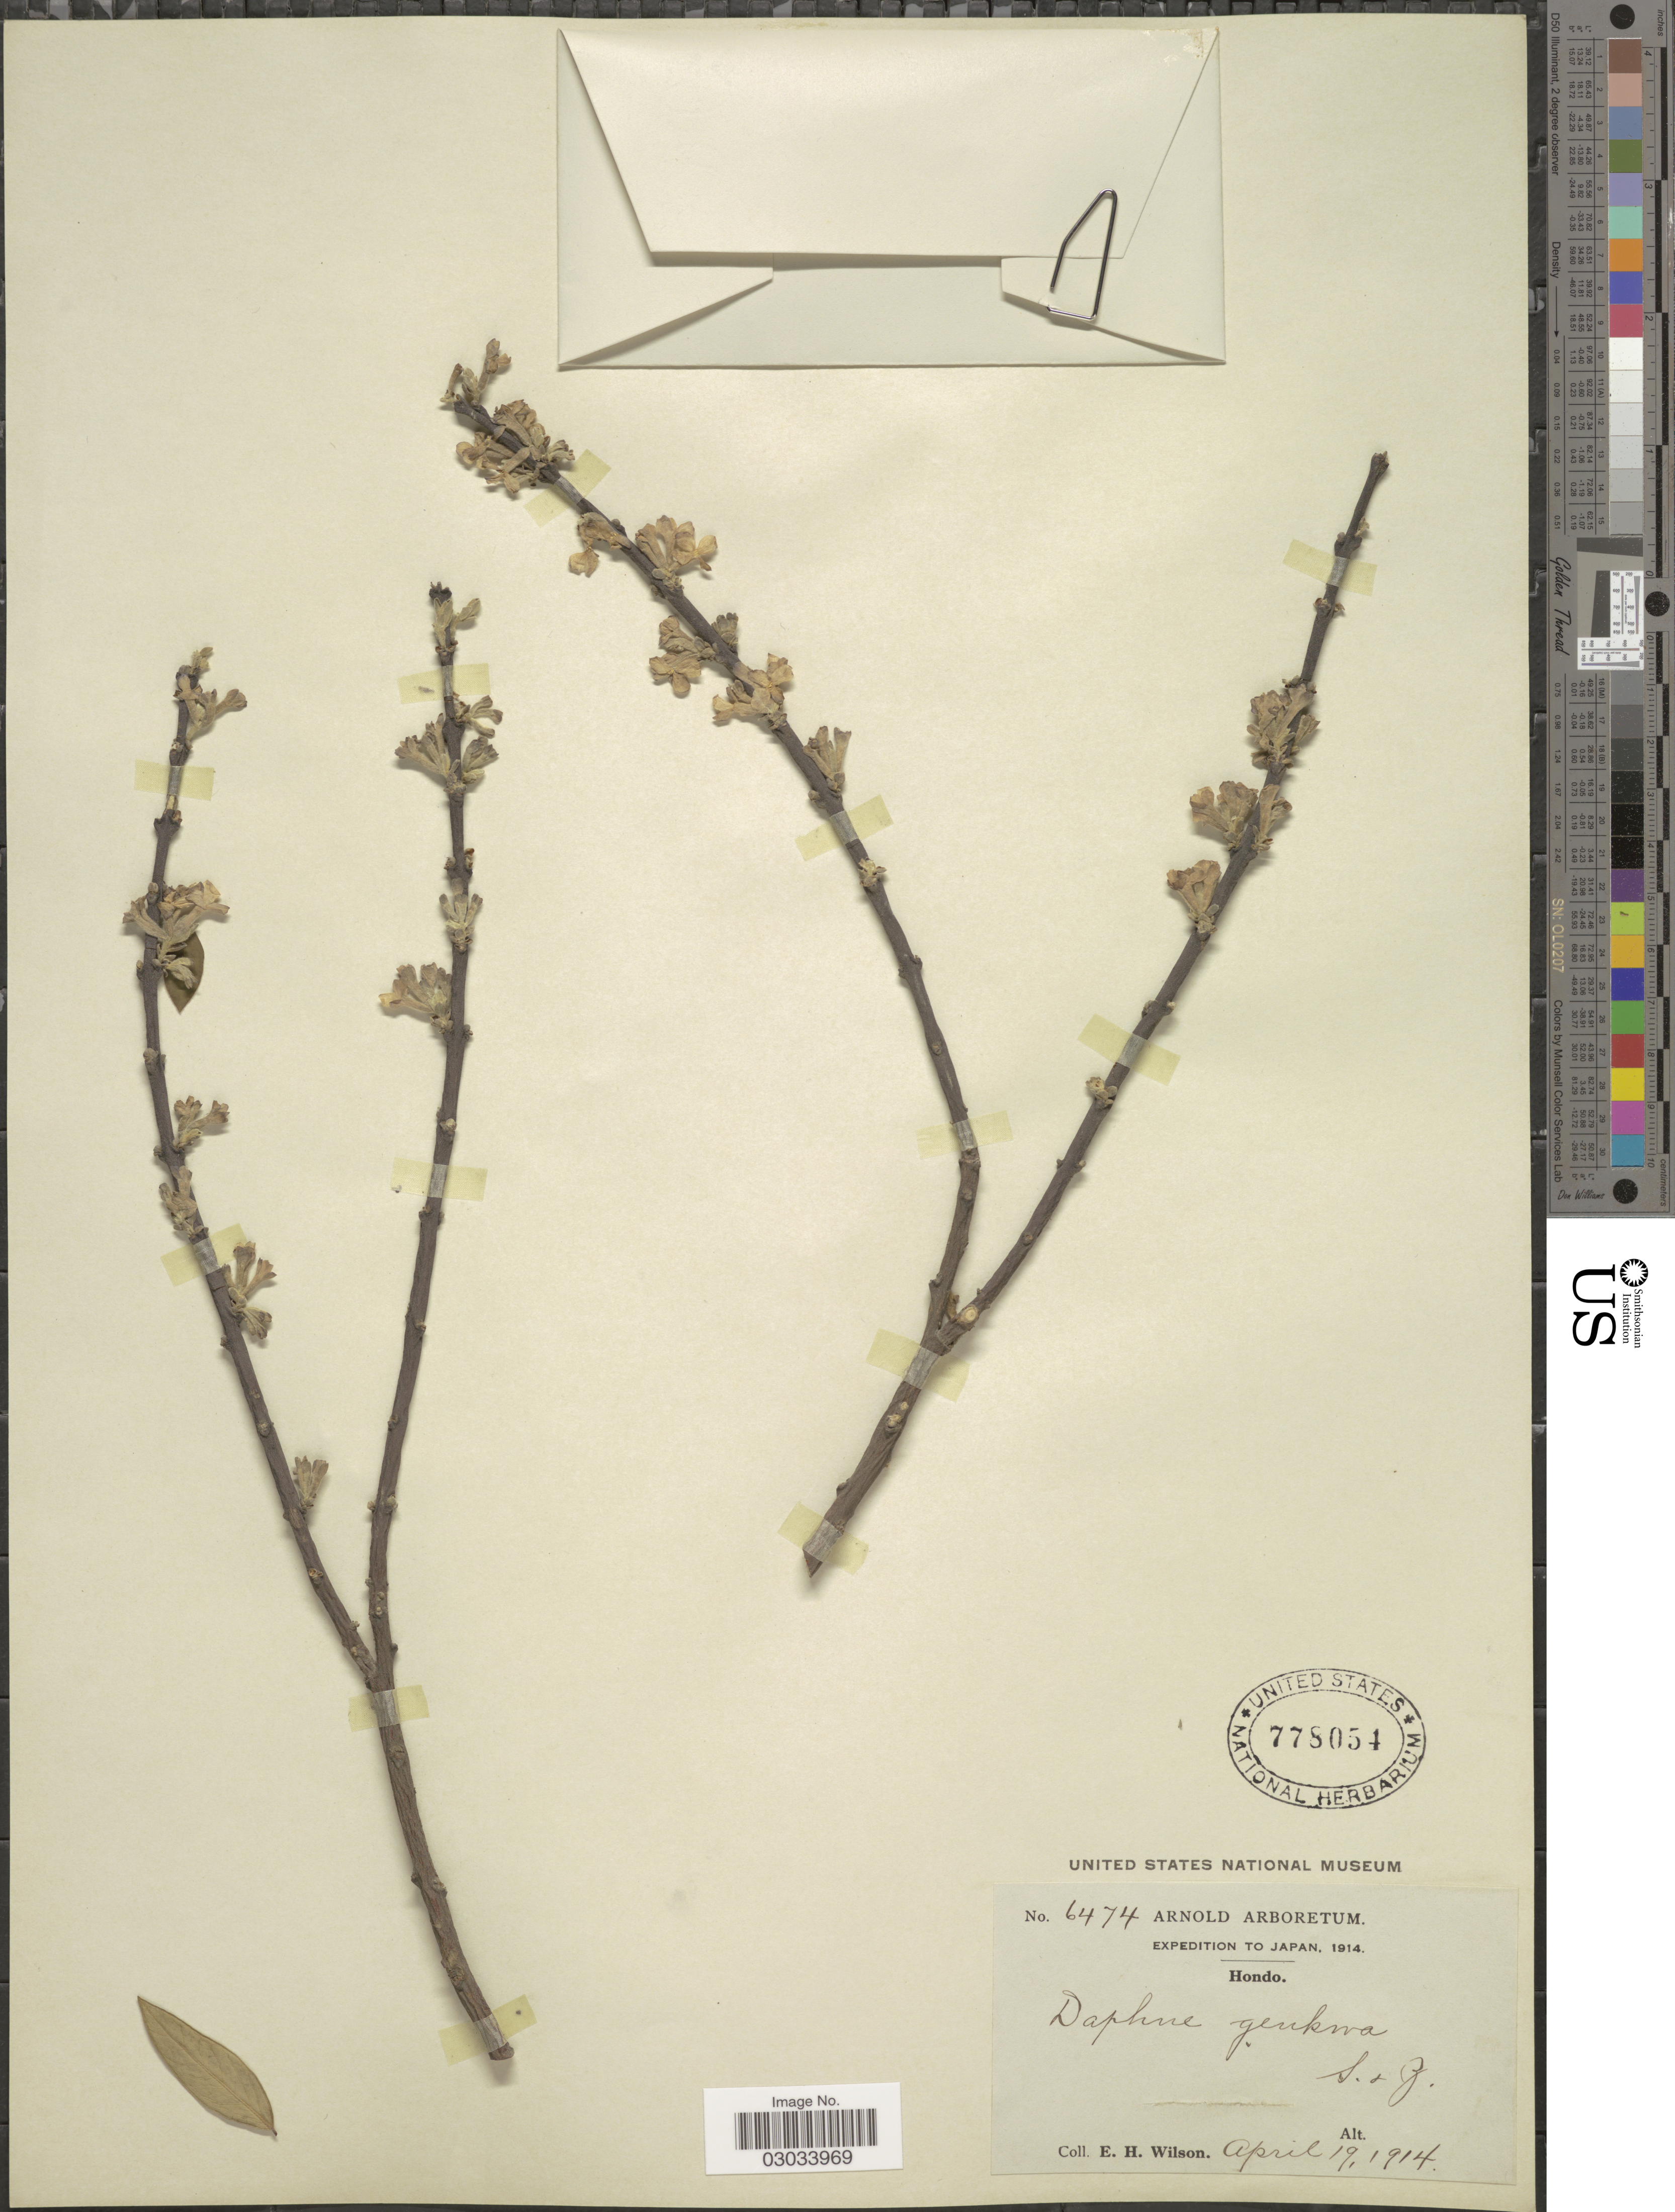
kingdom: Plantae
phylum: Tracheophyta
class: Magnoliopsida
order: Malvales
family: Thymelaeaceae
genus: Daphne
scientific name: Daphne genkwa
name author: Siebold & Zucc.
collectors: E. Wilson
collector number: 6474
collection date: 1914-04-19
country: Japan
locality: Hondo.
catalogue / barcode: US 778054